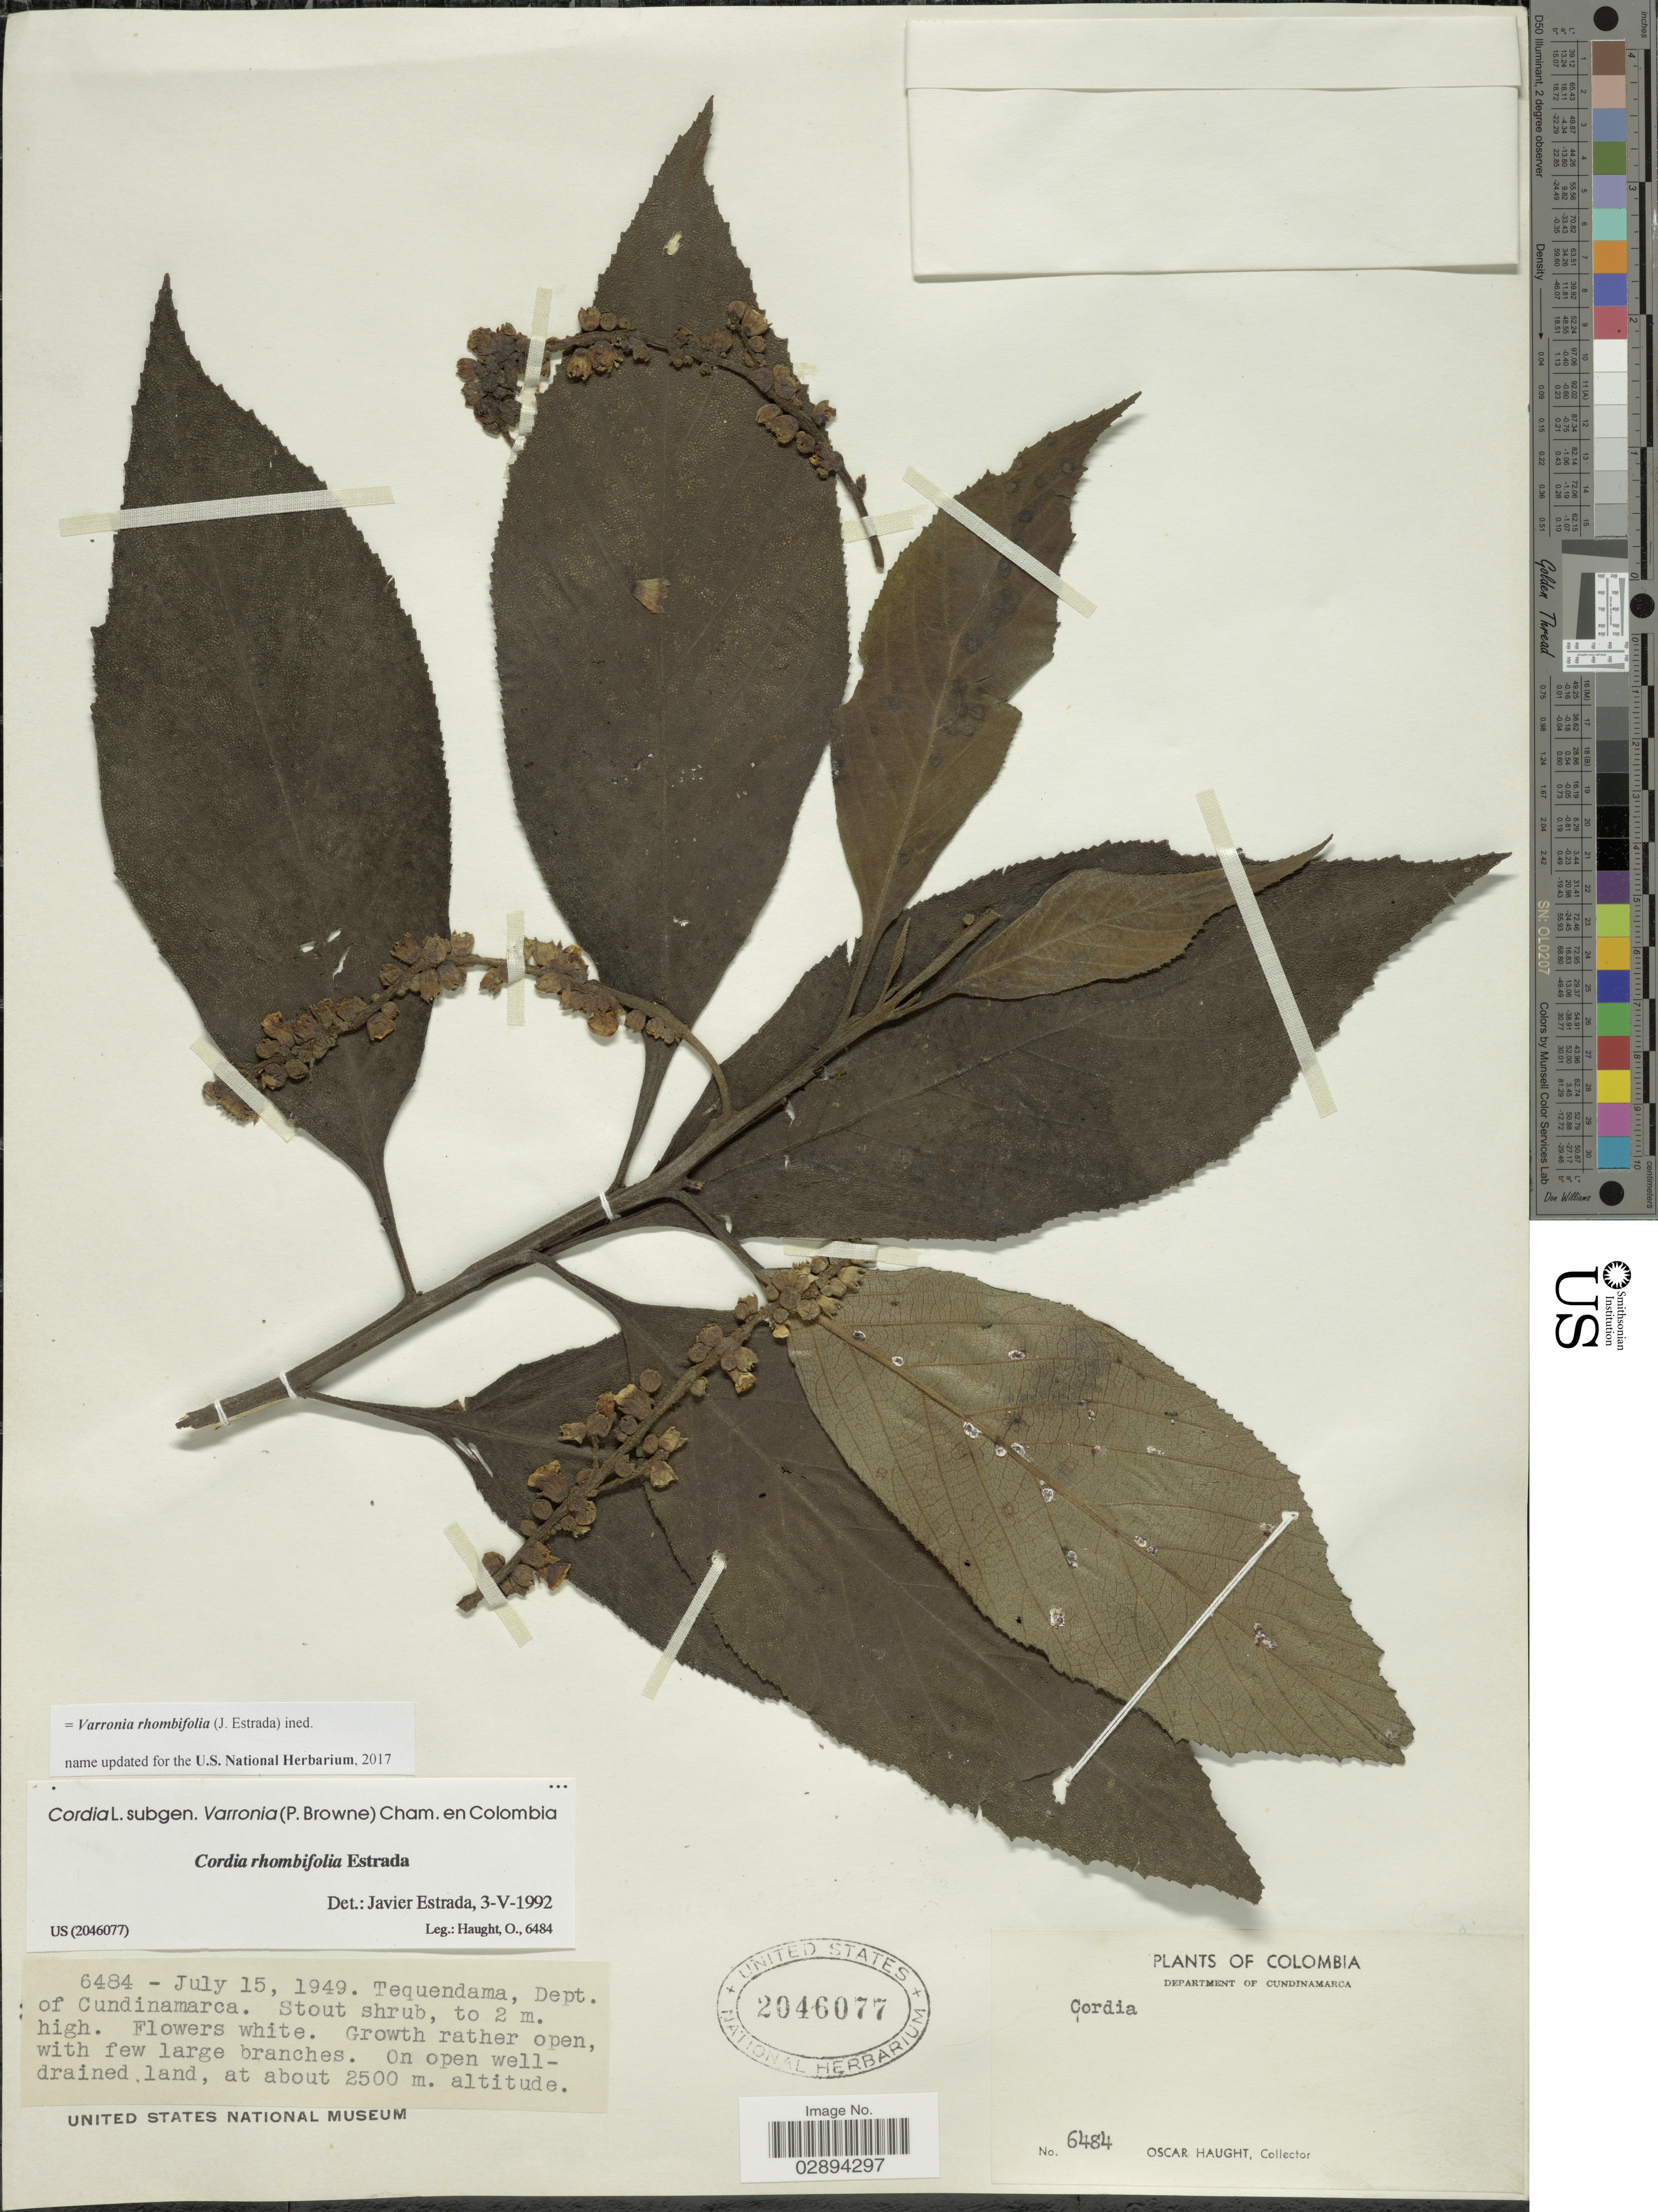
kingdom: Plantae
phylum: Tracheophyta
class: Magnoliopsida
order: Boraginales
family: Cordiaceae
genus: Varronia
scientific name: Varronia rhombifolia (J. Estrada) comb. nov. ined.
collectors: O. Haught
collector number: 6484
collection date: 1949-07-15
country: Colombia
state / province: Cundinamarca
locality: Tequendama, Dept. of Cundinamarca.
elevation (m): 2500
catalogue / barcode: US 2046077